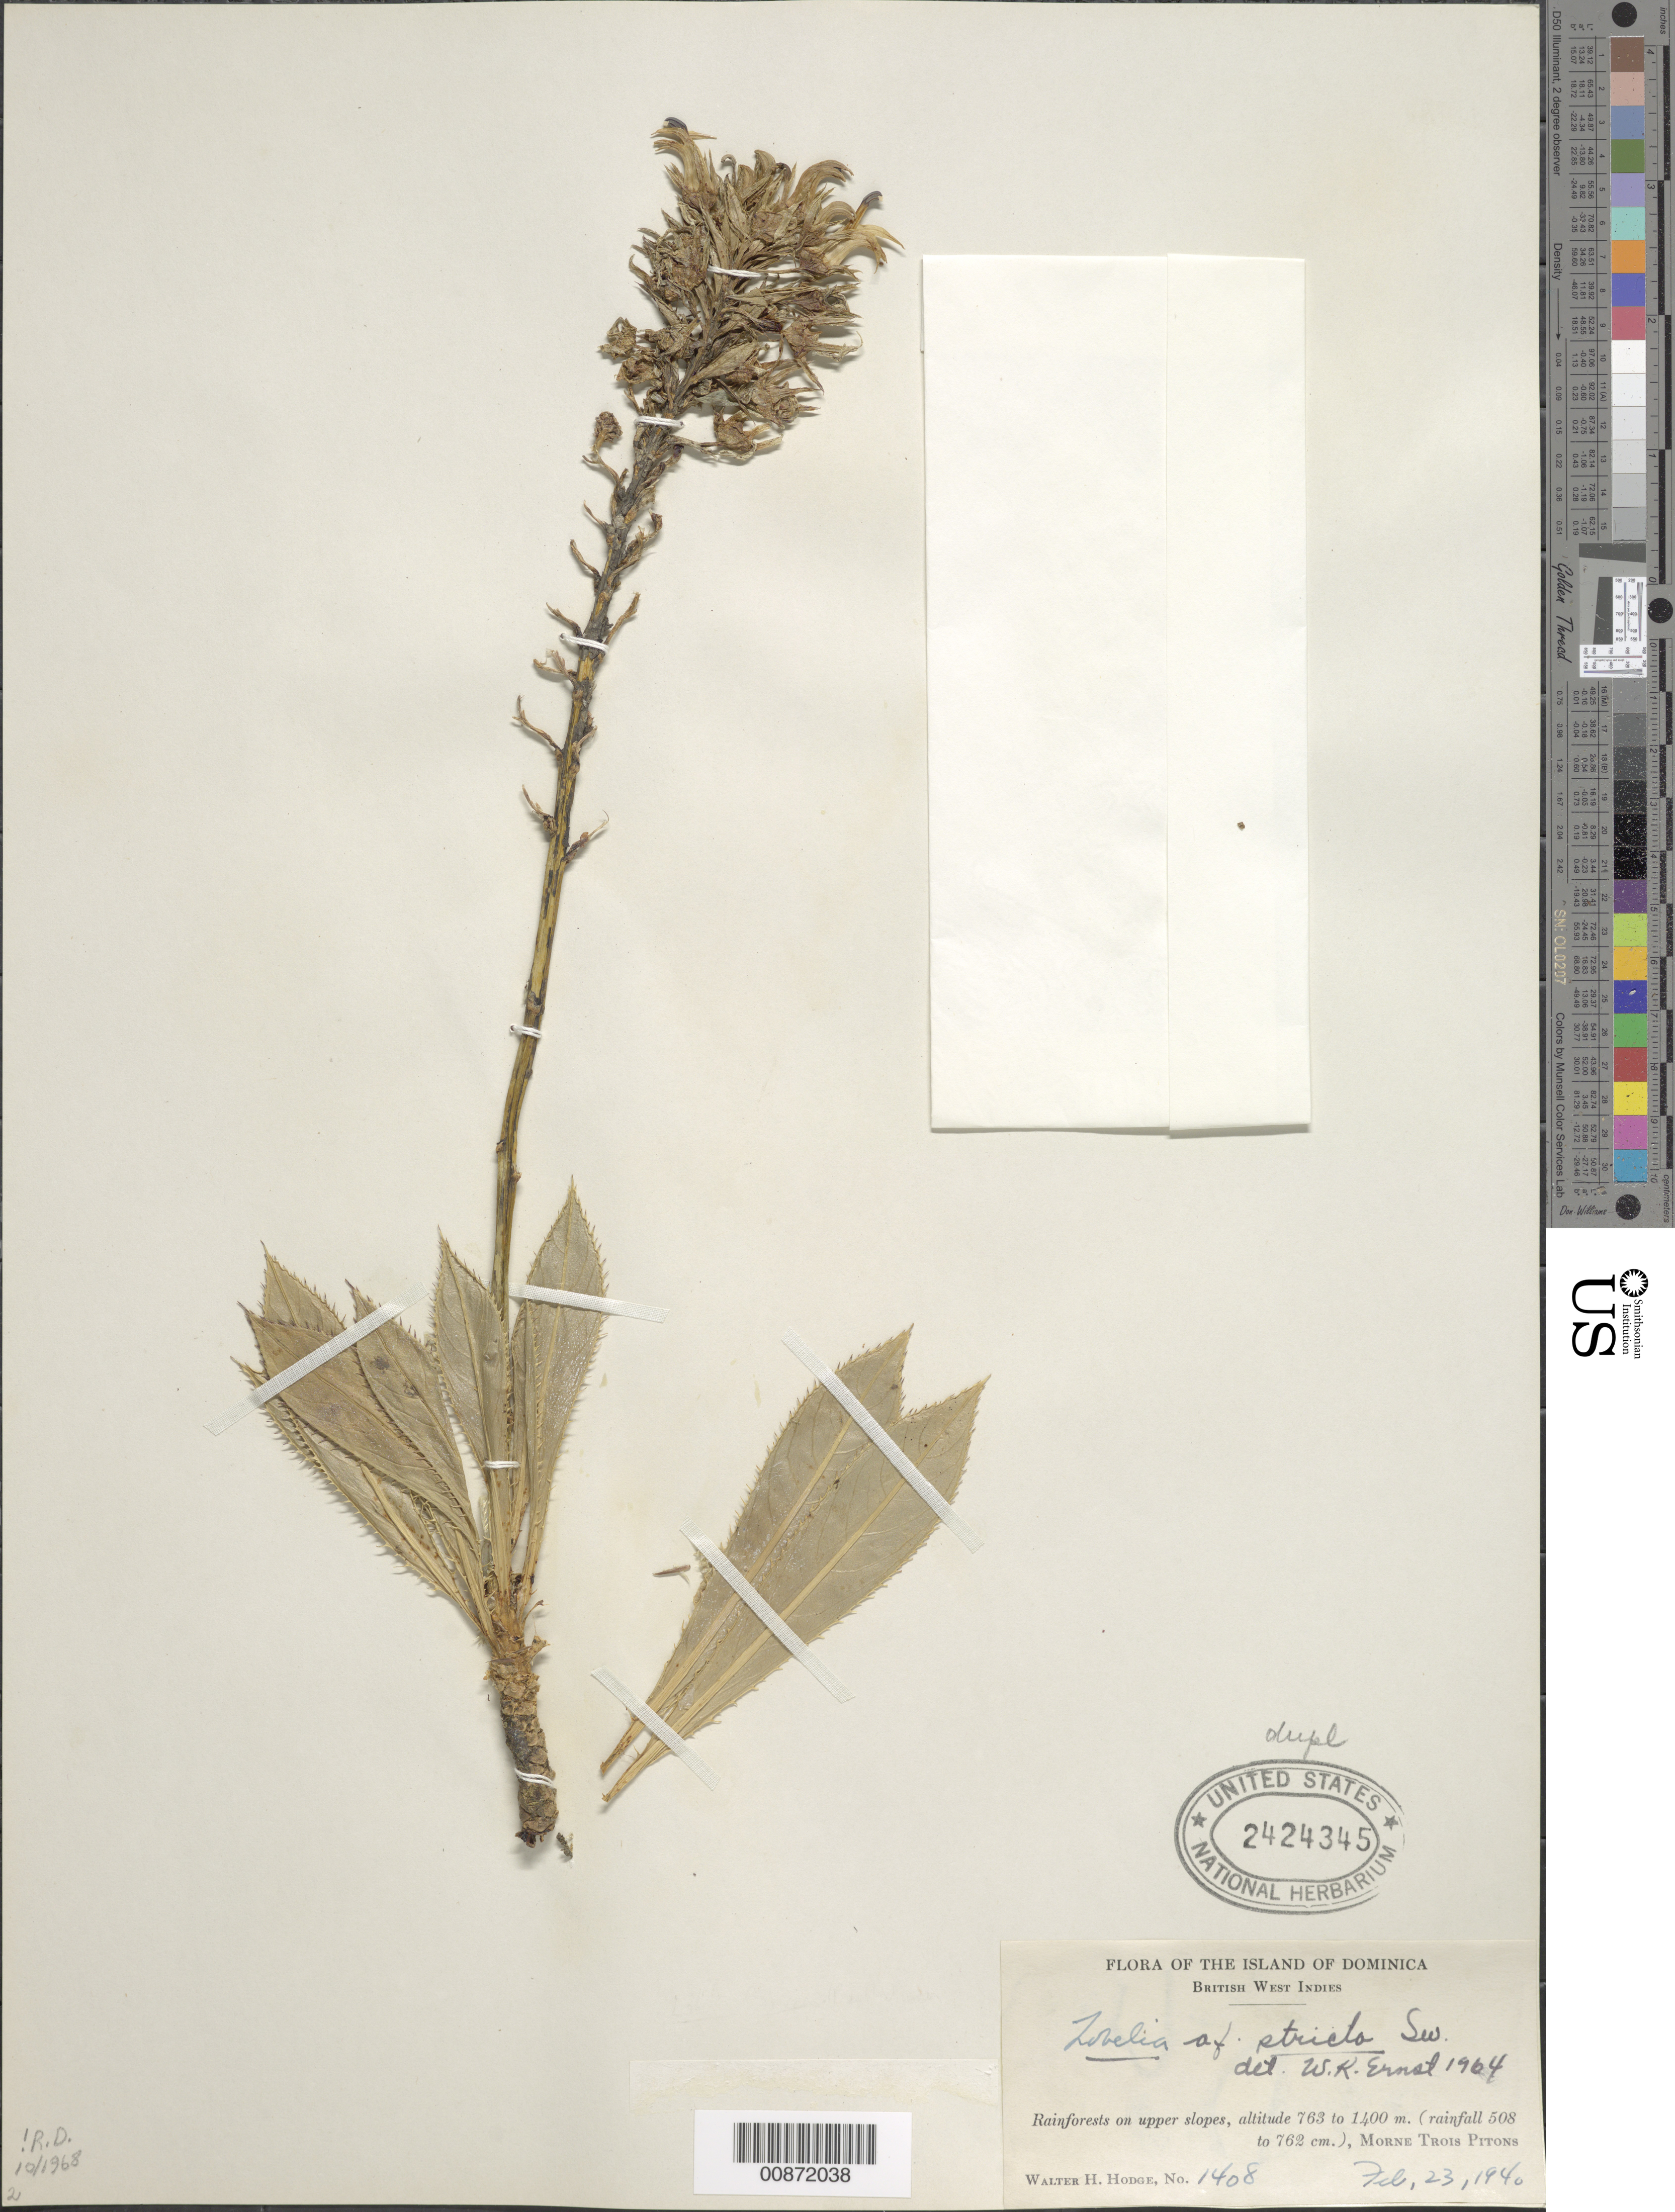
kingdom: Plantae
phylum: Tracheophyta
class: Magnoliopsida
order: Asterales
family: Campanulaceae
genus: Lobelia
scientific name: Lobelia stricta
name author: Sw.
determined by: Ernst, W. R., (US), NMNH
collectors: W. Hodge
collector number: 1408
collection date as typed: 23 Feb 1940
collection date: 1940-02-23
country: Dominica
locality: Morne Trois Pitons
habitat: Rainforests on upper slopes of morne (rainfall 508 to 762 cm)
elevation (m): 763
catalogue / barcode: US 2424345